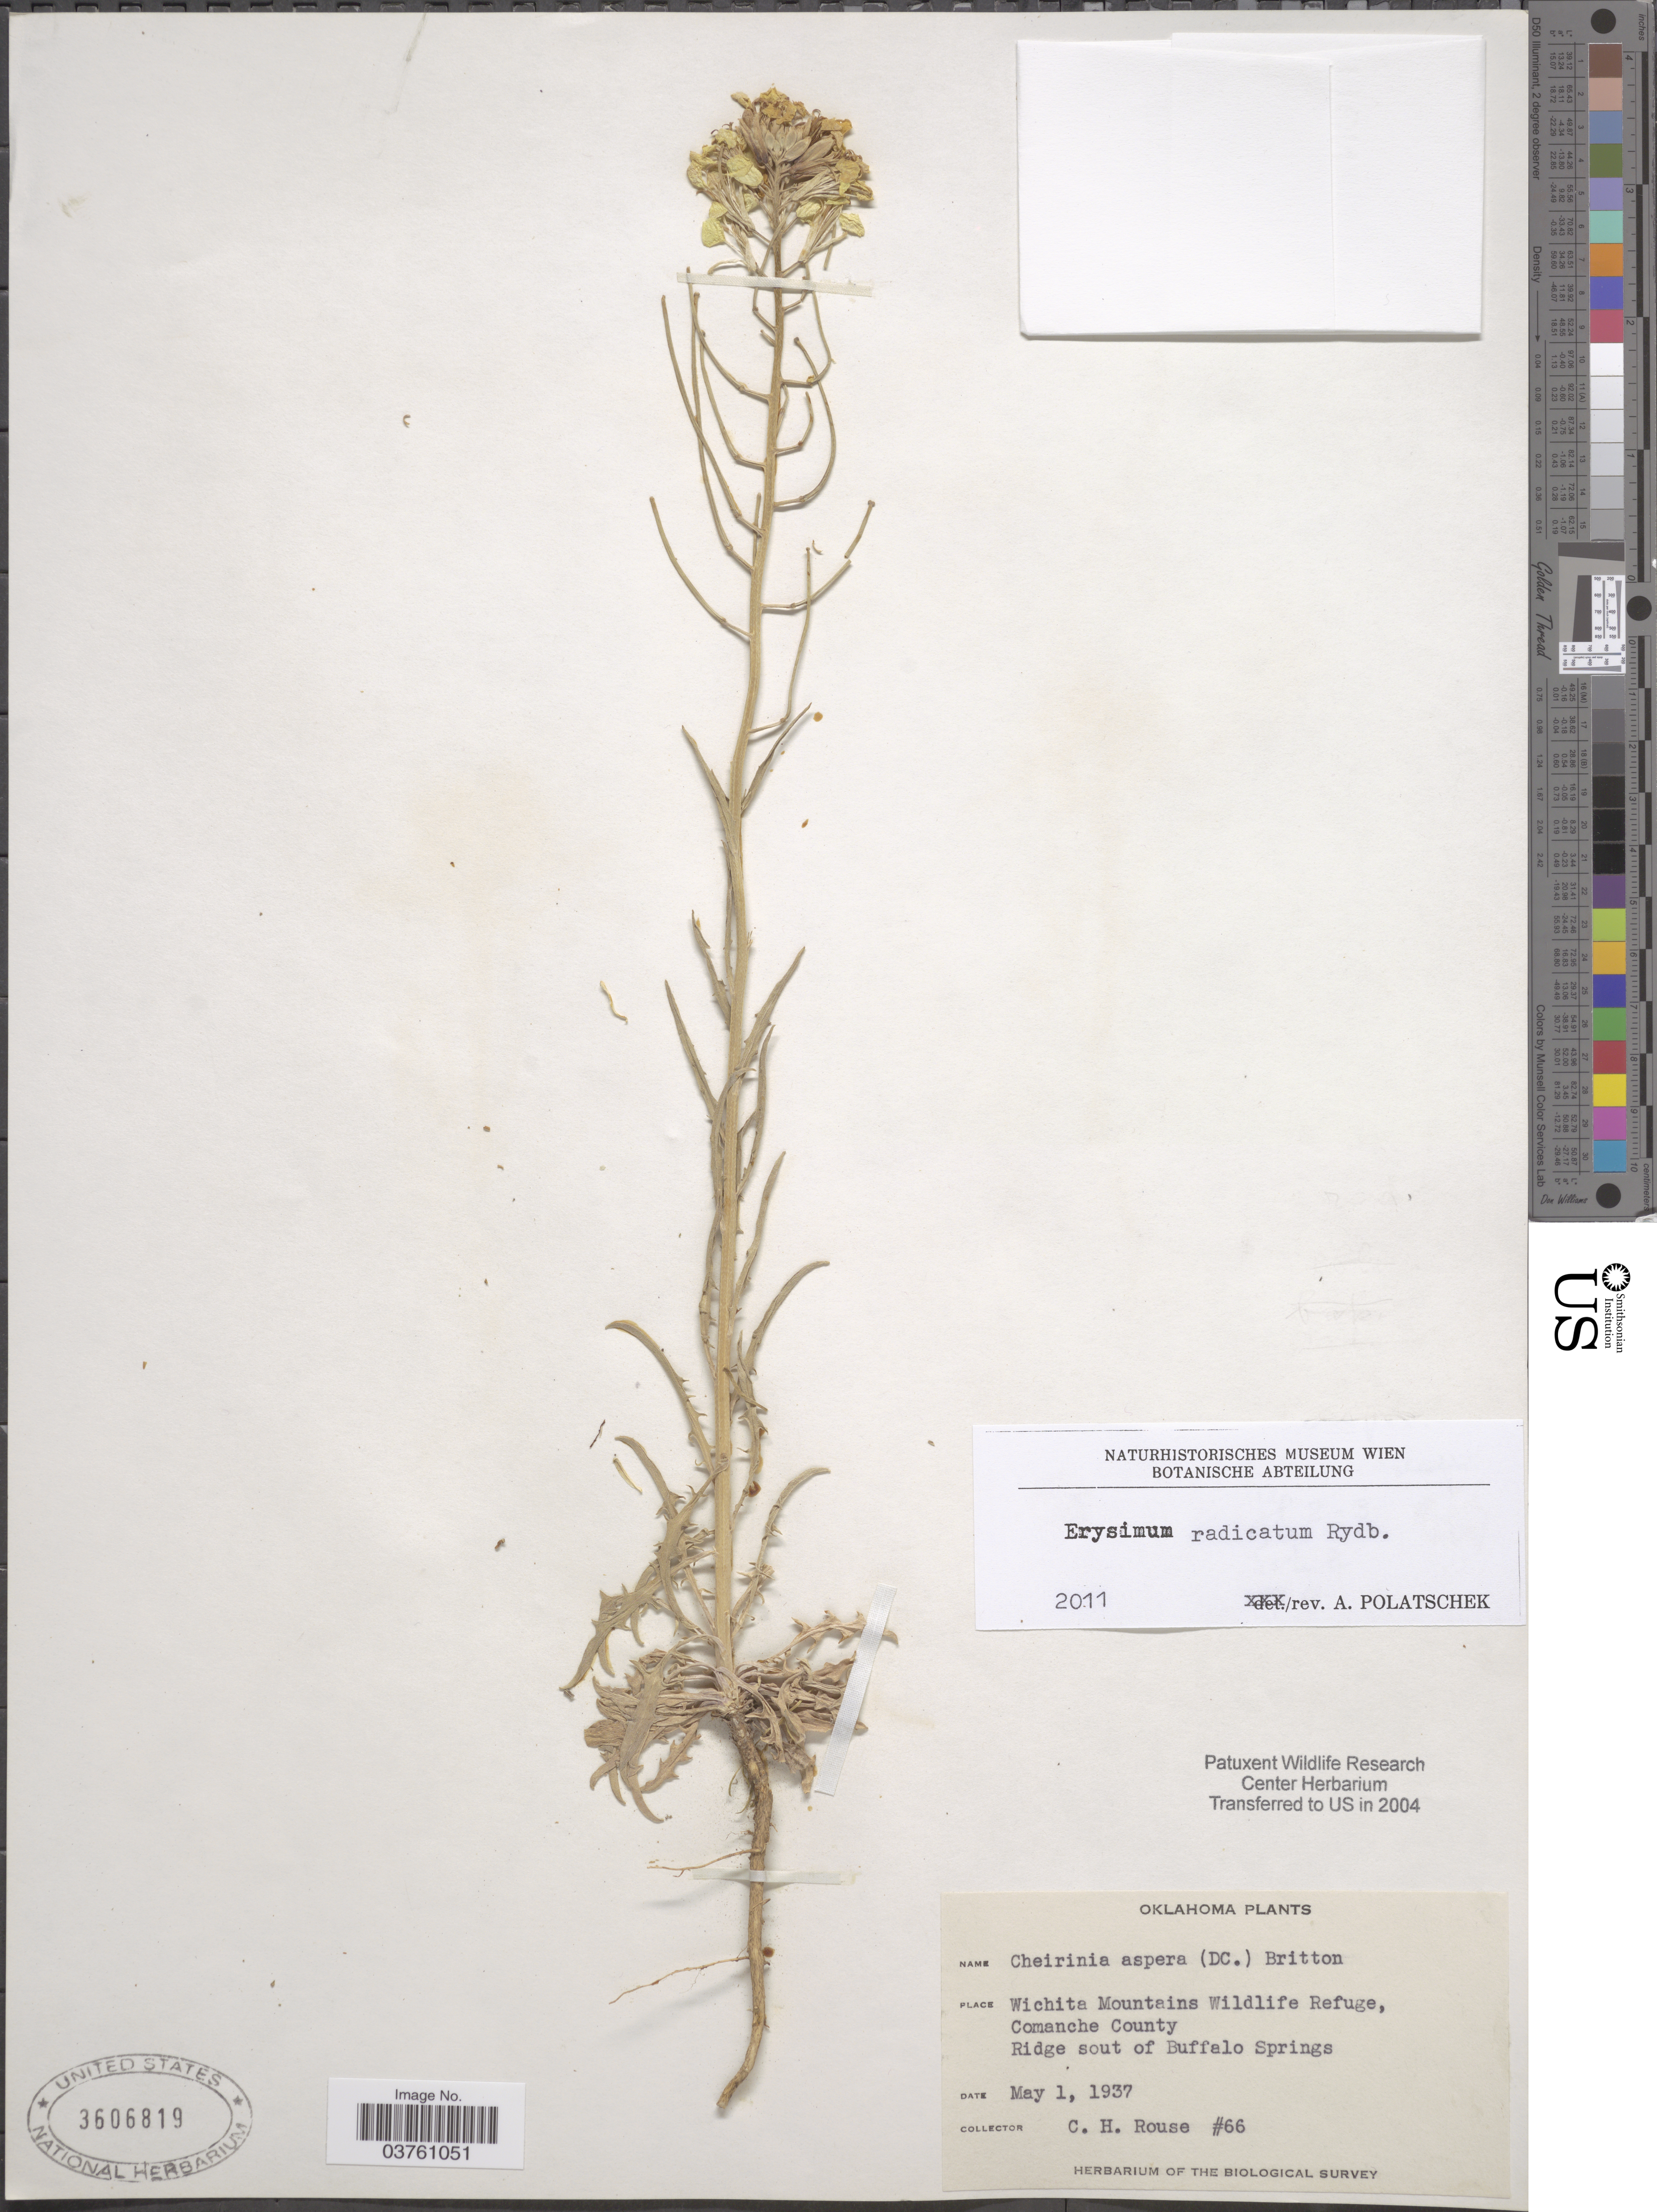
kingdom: Plantae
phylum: Tracheophyta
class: Magnoliopsida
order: Brassicales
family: Brassicaceae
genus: Erysimum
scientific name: Erysimum radicatum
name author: Rydb.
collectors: C. Rouse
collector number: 66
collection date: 1937-05-01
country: United States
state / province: Oklahoma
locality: Wichita Mountains Wildlife Refuge, Comanche County. Ridge sout of Buffalo Springs.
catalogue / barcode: US 3606819